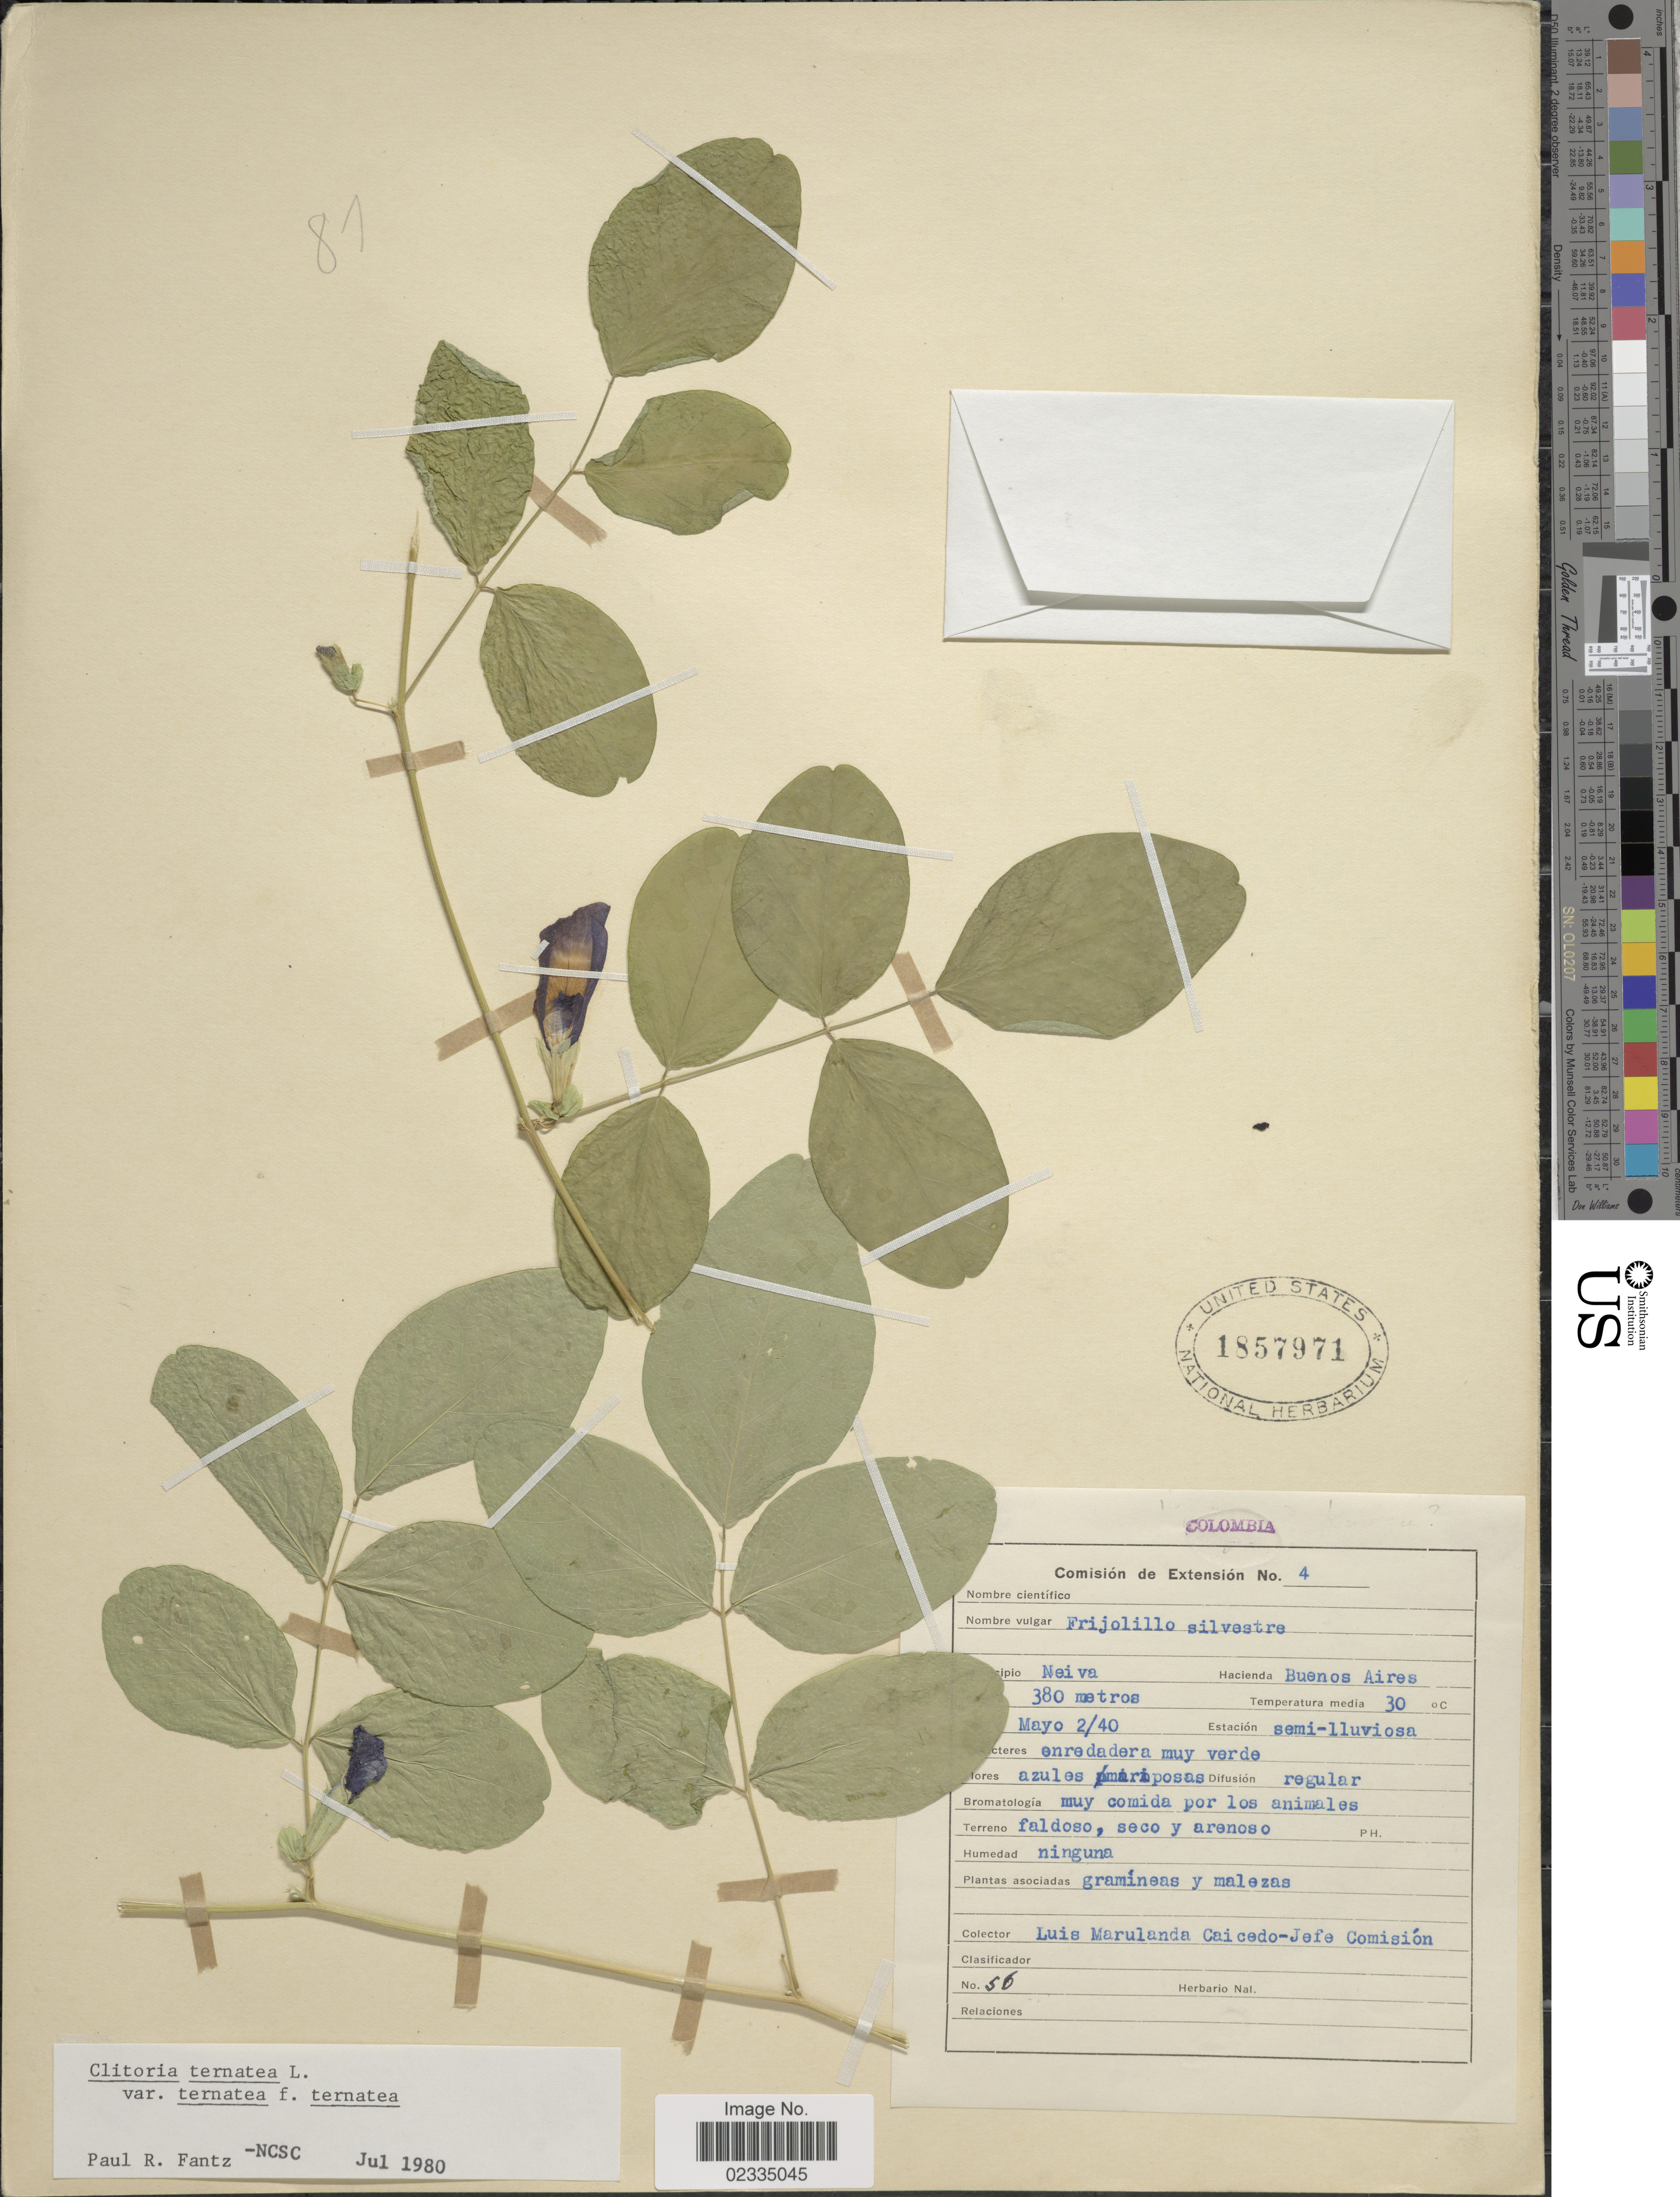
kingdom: Plantae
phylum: Tracheophyta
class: Magnoliopsida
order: Fabales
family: Fabaceae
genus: Clitoria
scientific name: Clitoria ternatea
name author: L.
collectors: L. Marulanda Caicedo & J. Comision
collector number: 56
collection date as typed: Transcribed d/m/y: 2/5/40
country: Colombia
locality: Municipio Nieva. Hacienda Buenos Aires. Estacion semi-lluviosa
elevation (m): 380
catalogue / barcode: US 1857971